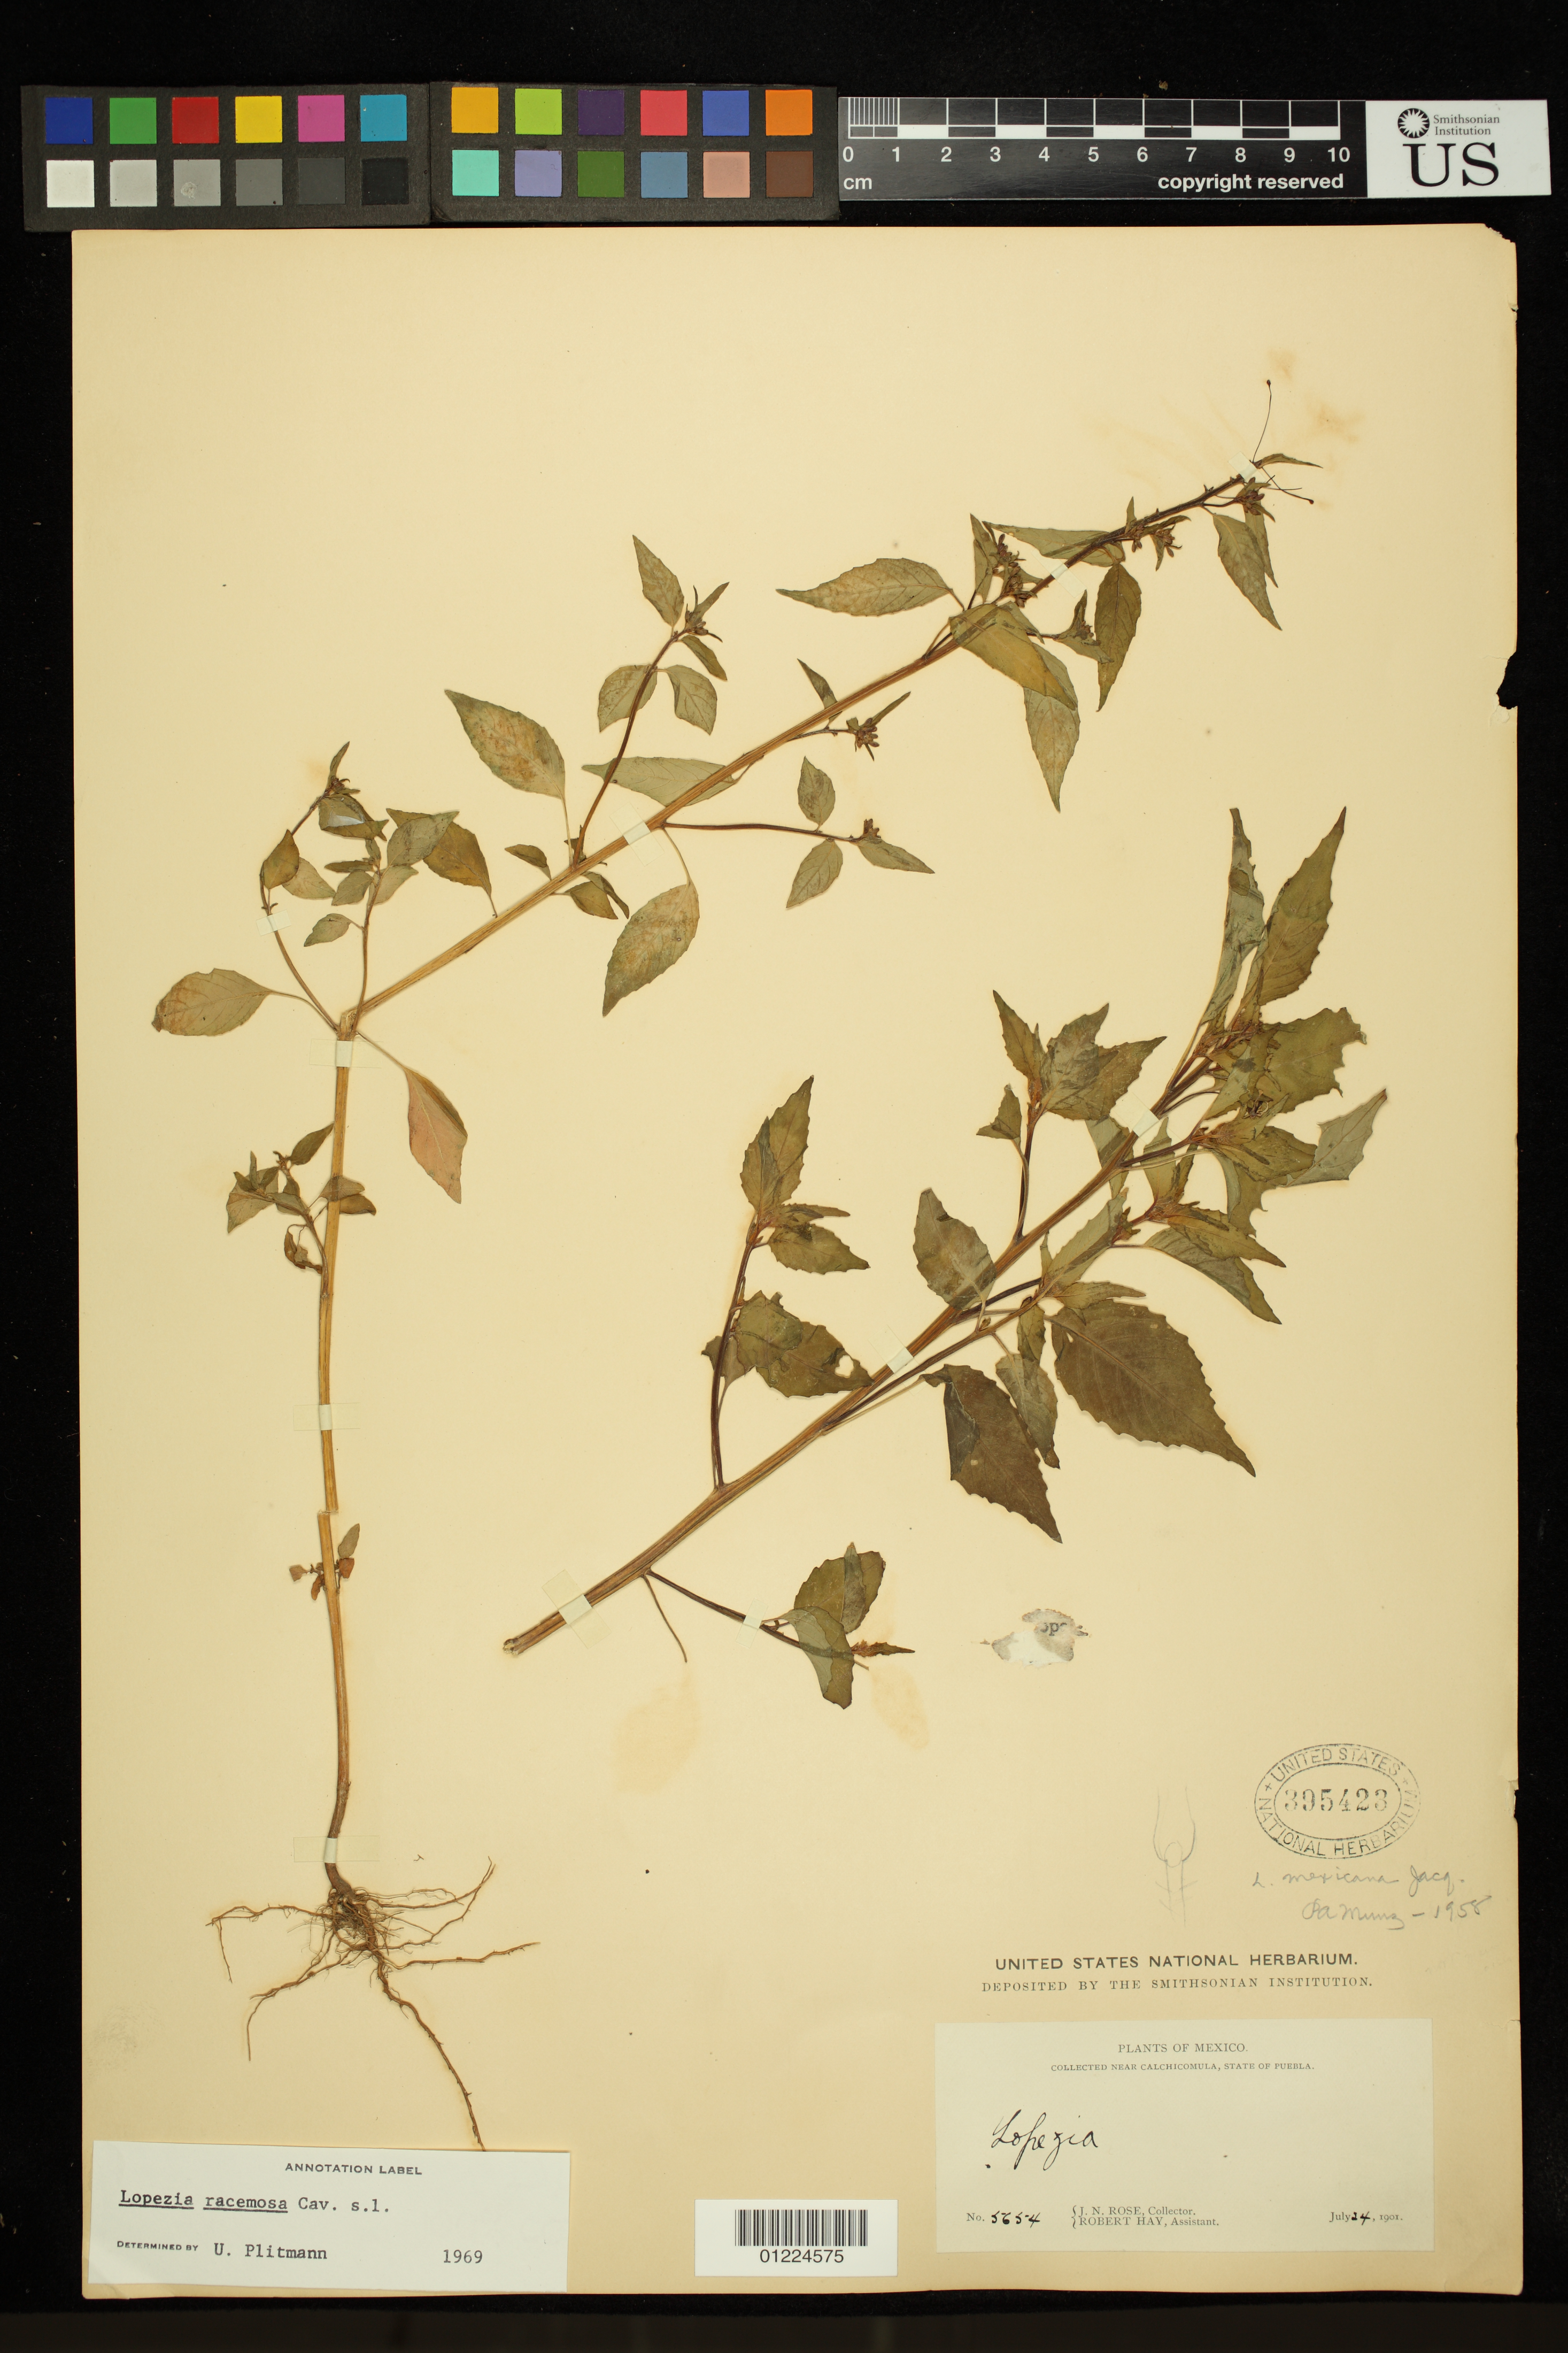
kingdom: Plantae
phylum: Tracheophyta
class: Magnoliopsida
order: Myrtales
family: Onagraceae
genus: Lopezia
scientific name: Lopezia racemosa subsp. racemosa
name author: Cav.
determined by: Wagner, W. L., (BOT), Smithsonian Institution - National Museum of Natural History (UNITED STATES)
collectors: J. N. Rose & R. Hay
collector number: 5654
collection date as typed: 24 Jul 1901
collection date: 1901-07-24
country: Mexico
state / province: Puebla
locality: Near Calchicomula [sic], State of Puebla.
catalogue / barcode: US 395423